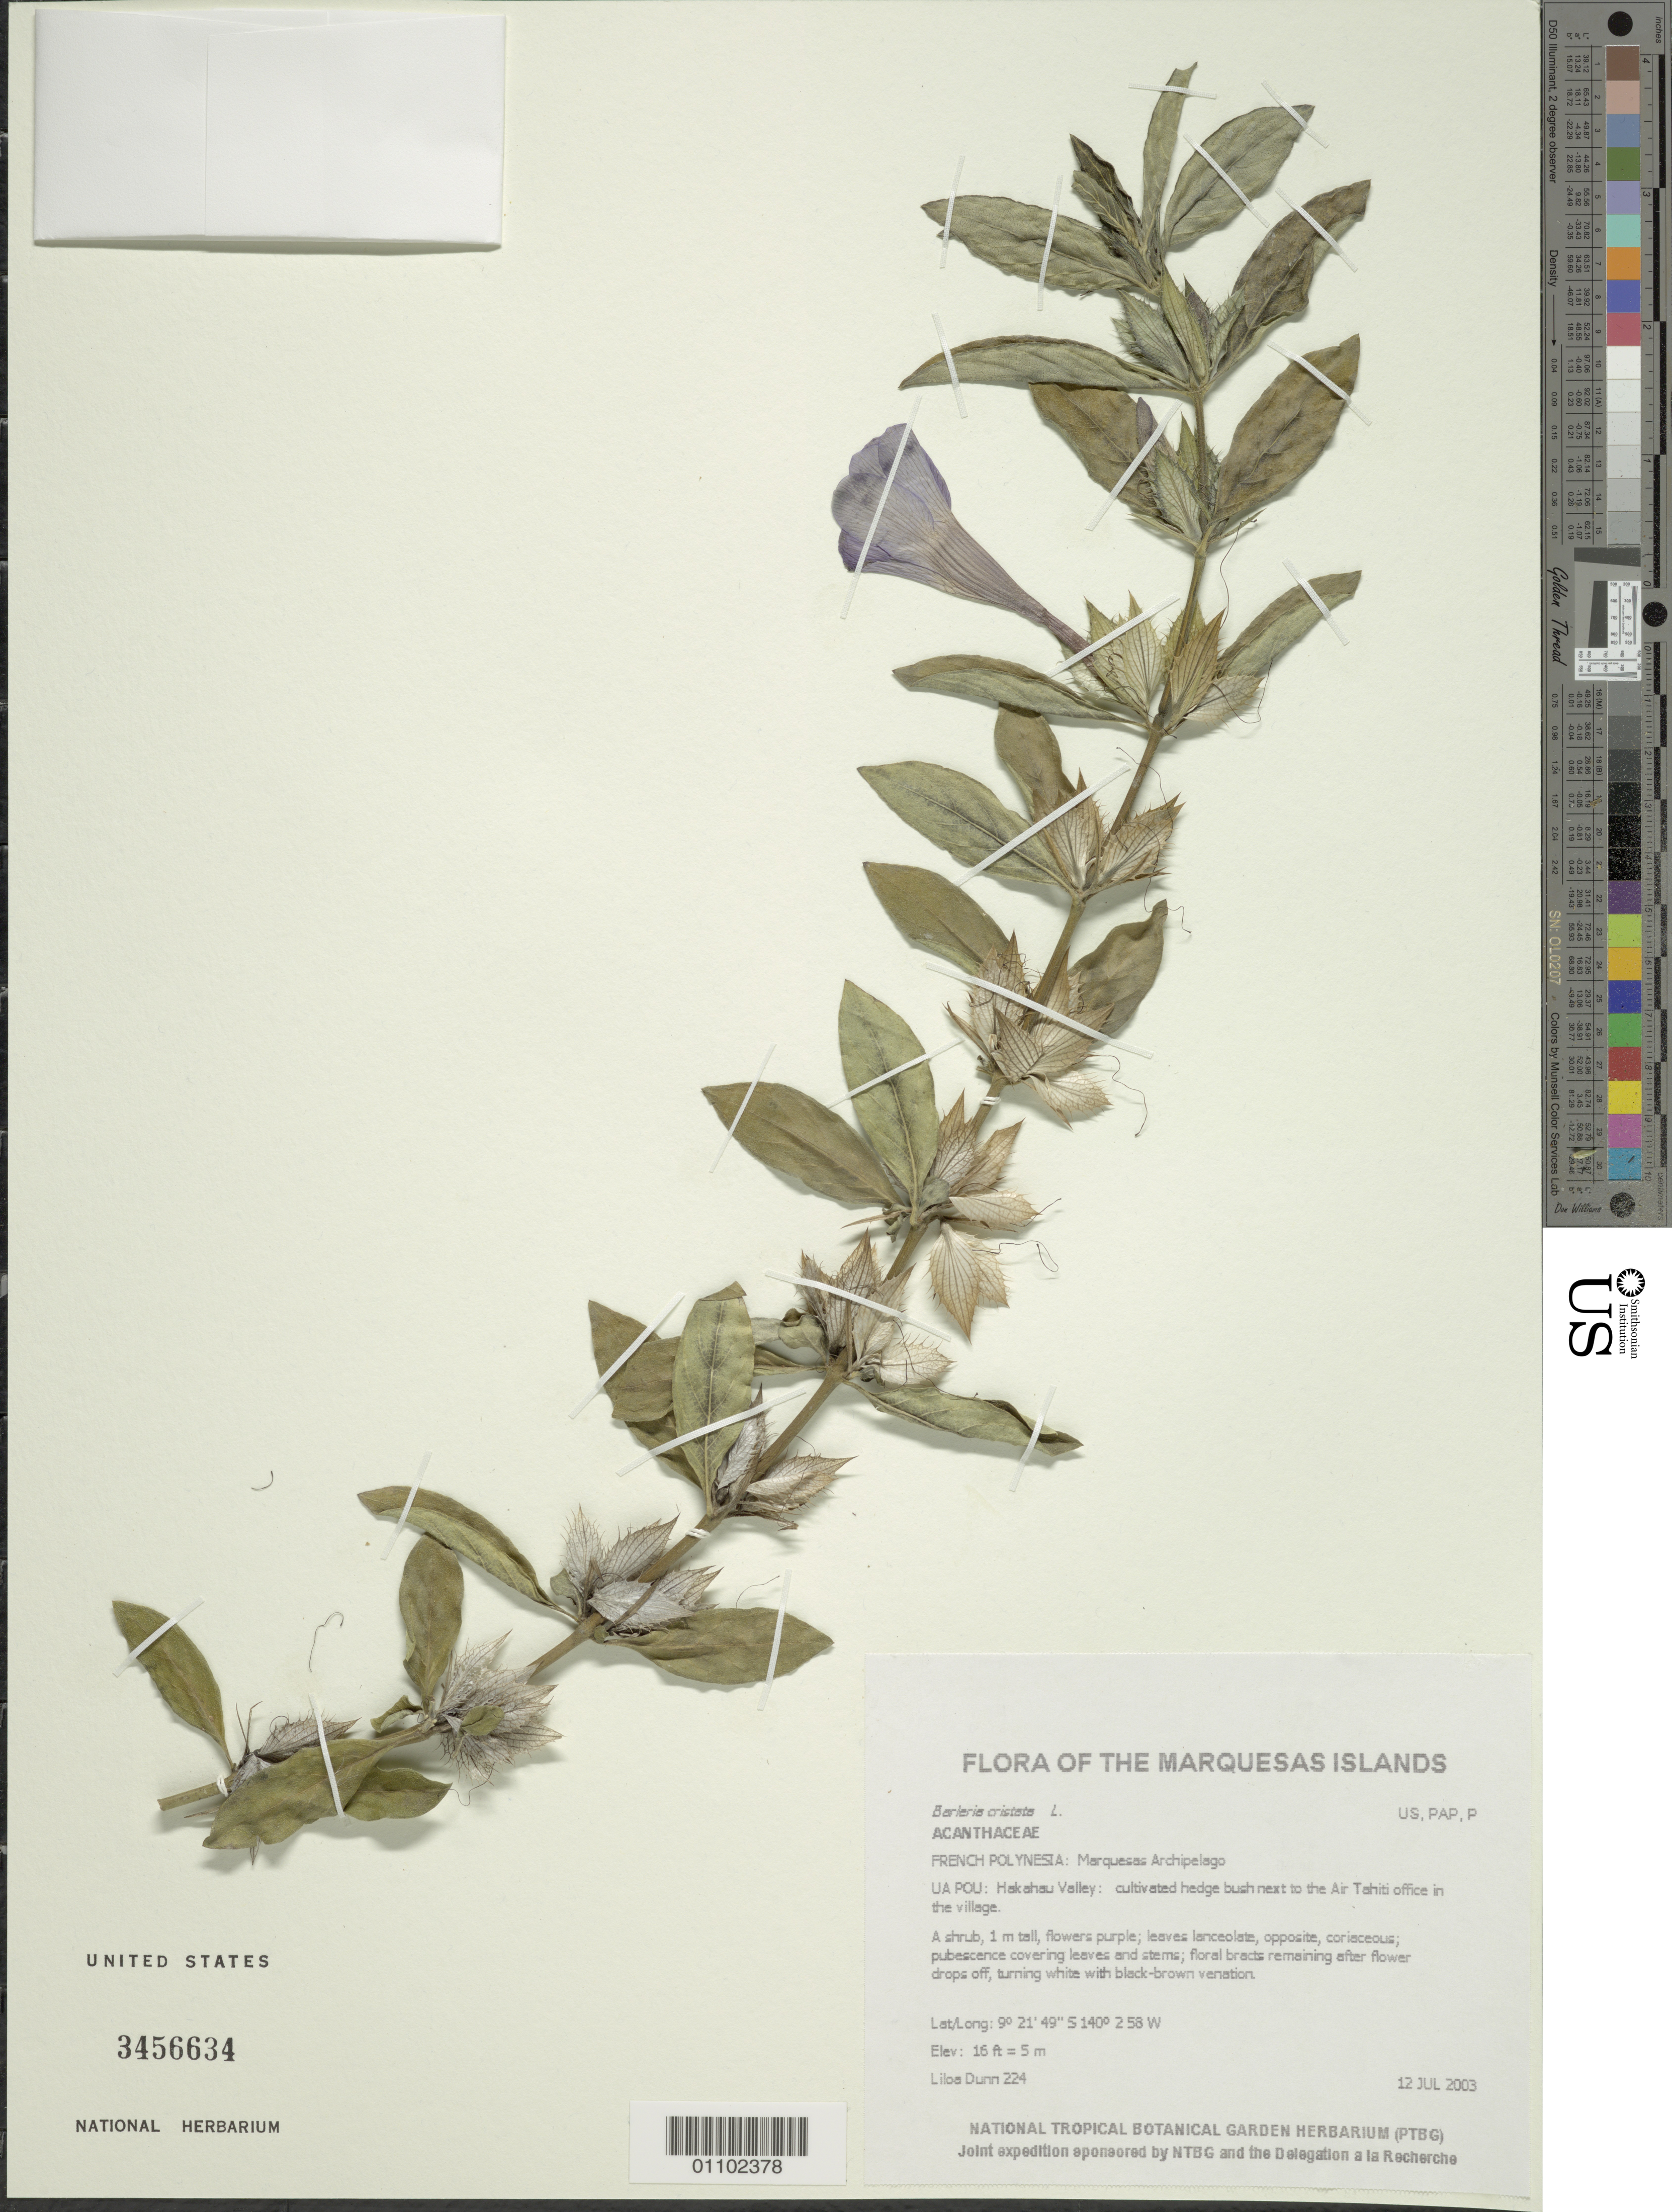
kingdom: Plantae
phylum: Tracheophyta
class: Magnoliopsida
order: Lamiales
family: Acanthaceae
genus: Barleria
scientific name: Barleria cristata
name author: L.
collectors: L. Dunn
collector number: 224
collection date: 2003-07-12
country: French Polynesia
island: Ua Pou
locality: Hakahau Valley: cultivated hedge bush next to the Air Tahiti office in the village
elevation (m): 5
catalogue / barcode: US 3456634